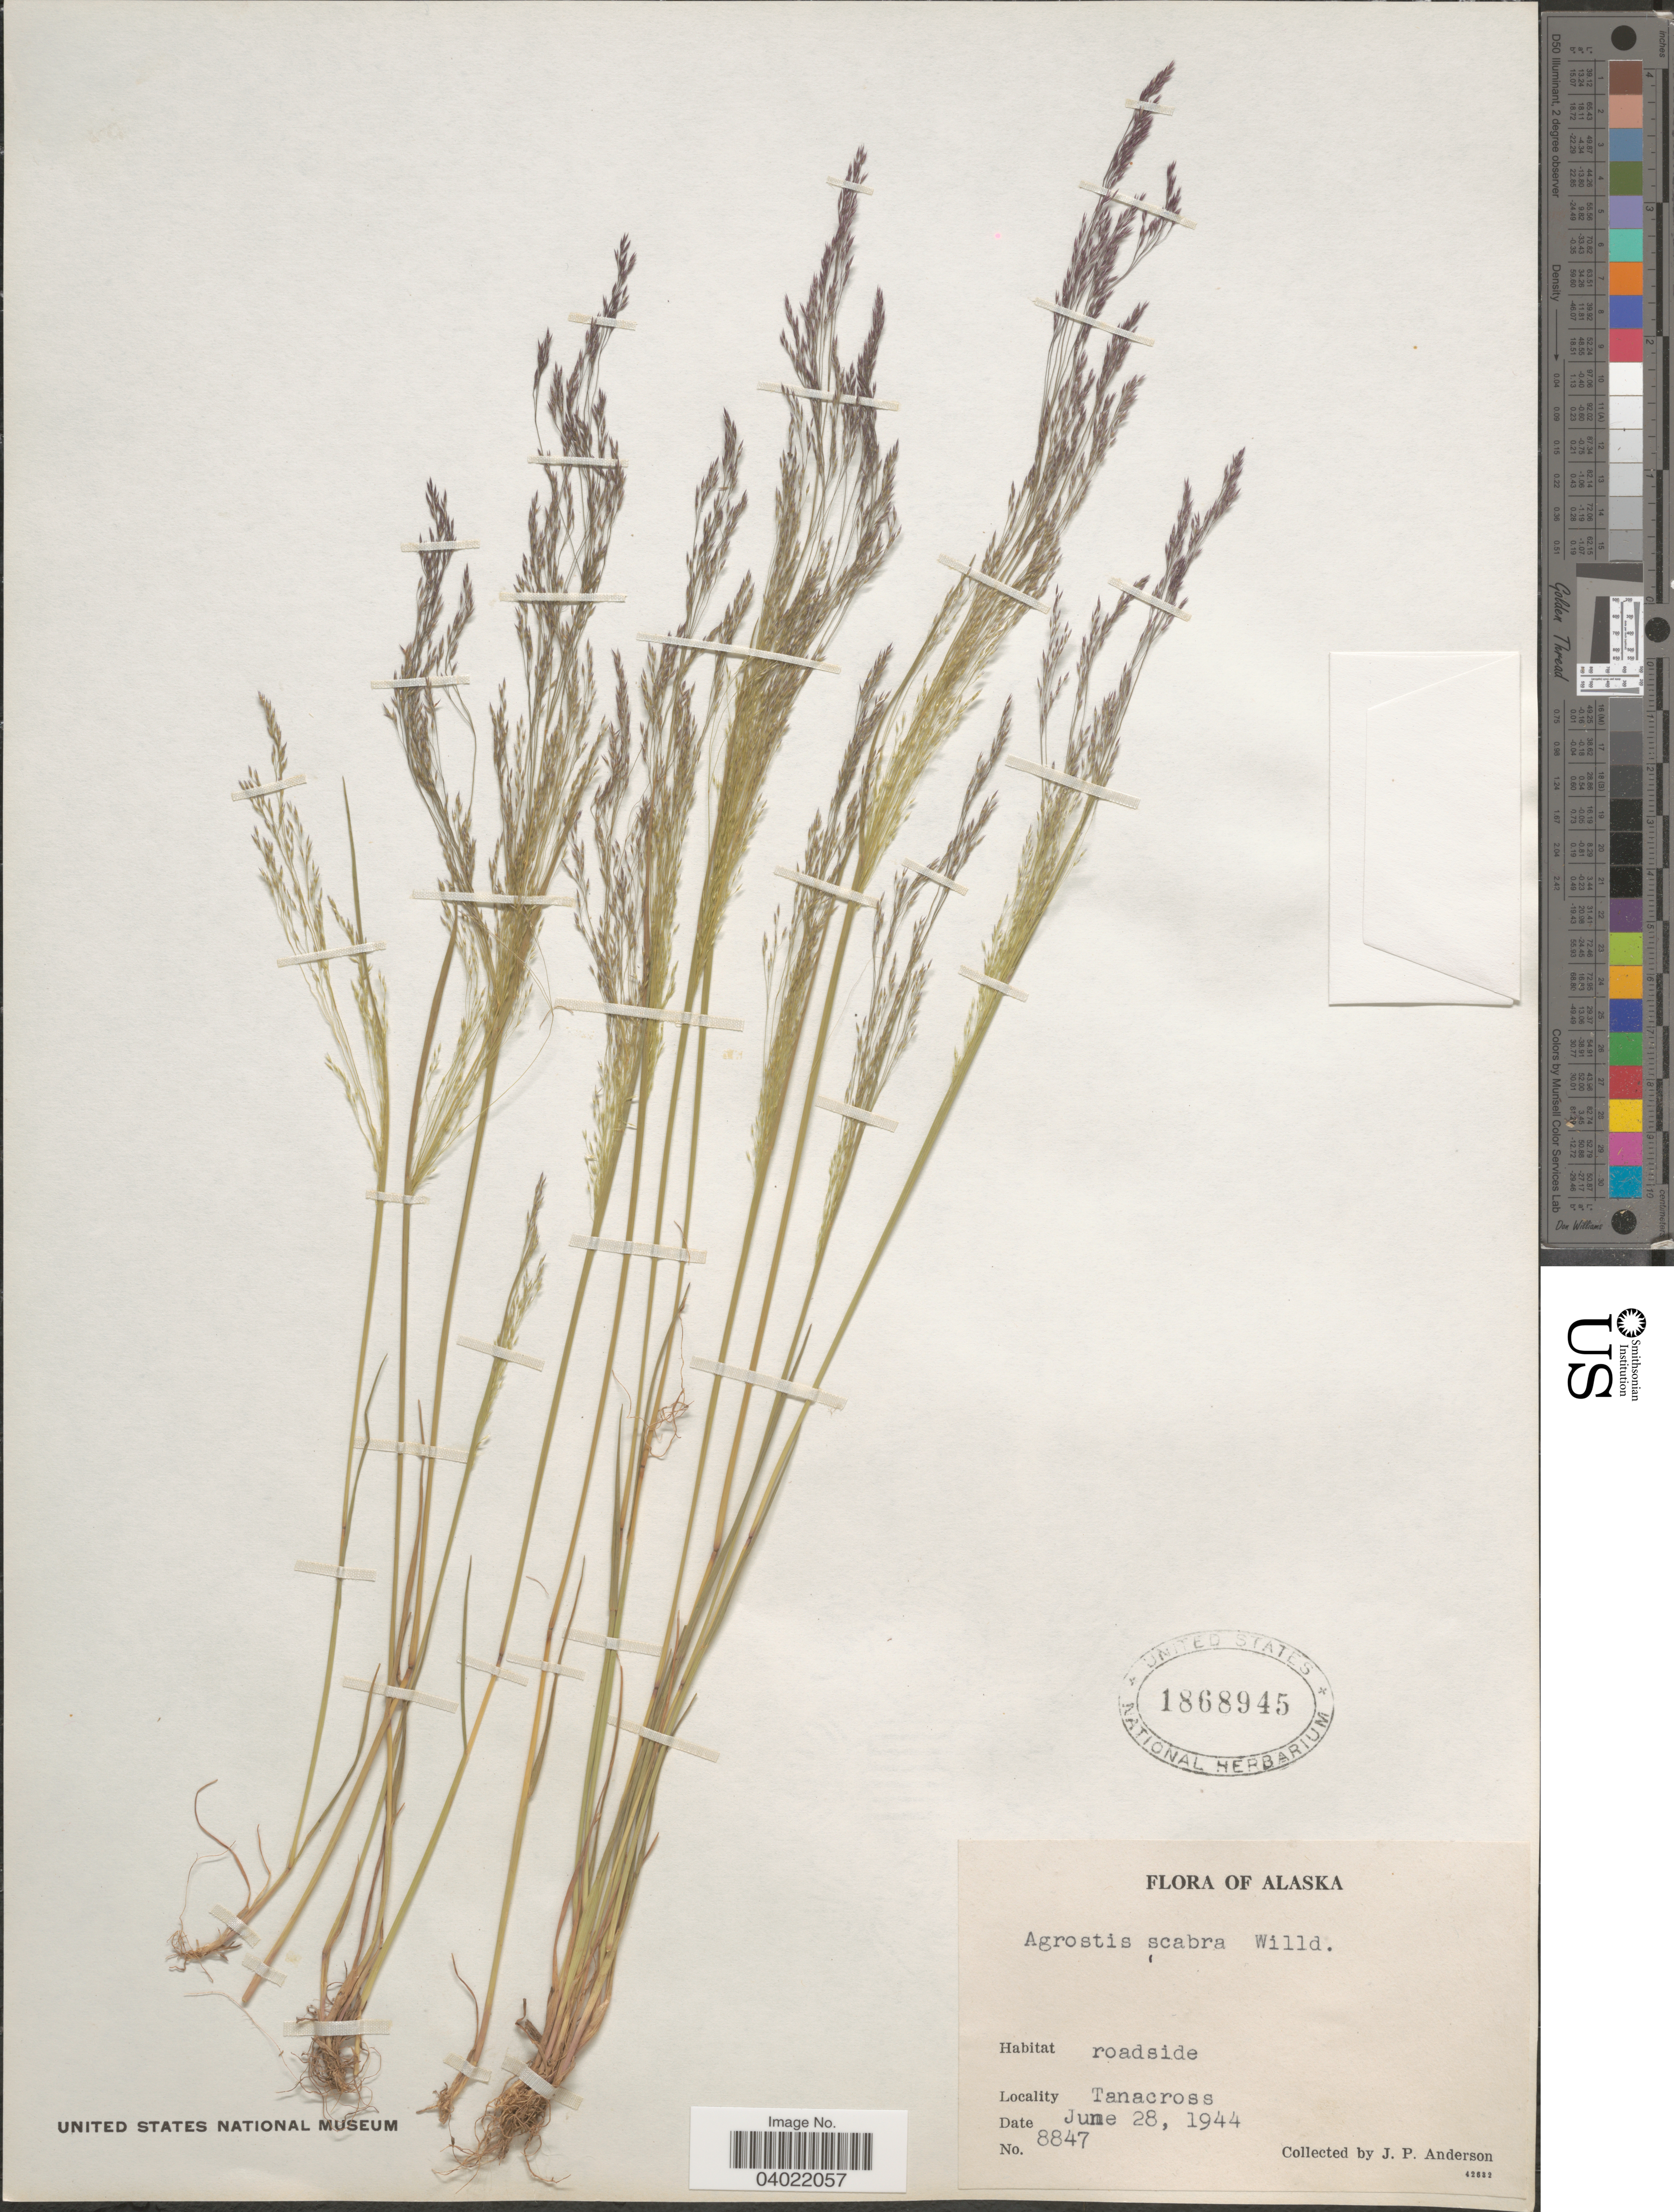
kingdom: Plantae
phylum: Tracheophyta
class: Liliopsida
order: Poales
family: Poaceae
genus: Agrostis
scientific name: Agrostis scabra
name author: Willd.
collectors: J. P. Anderson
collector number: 8847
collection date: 1944-06-28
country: United States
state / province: Alaska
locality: Tanacross.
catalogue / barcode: US 1868945